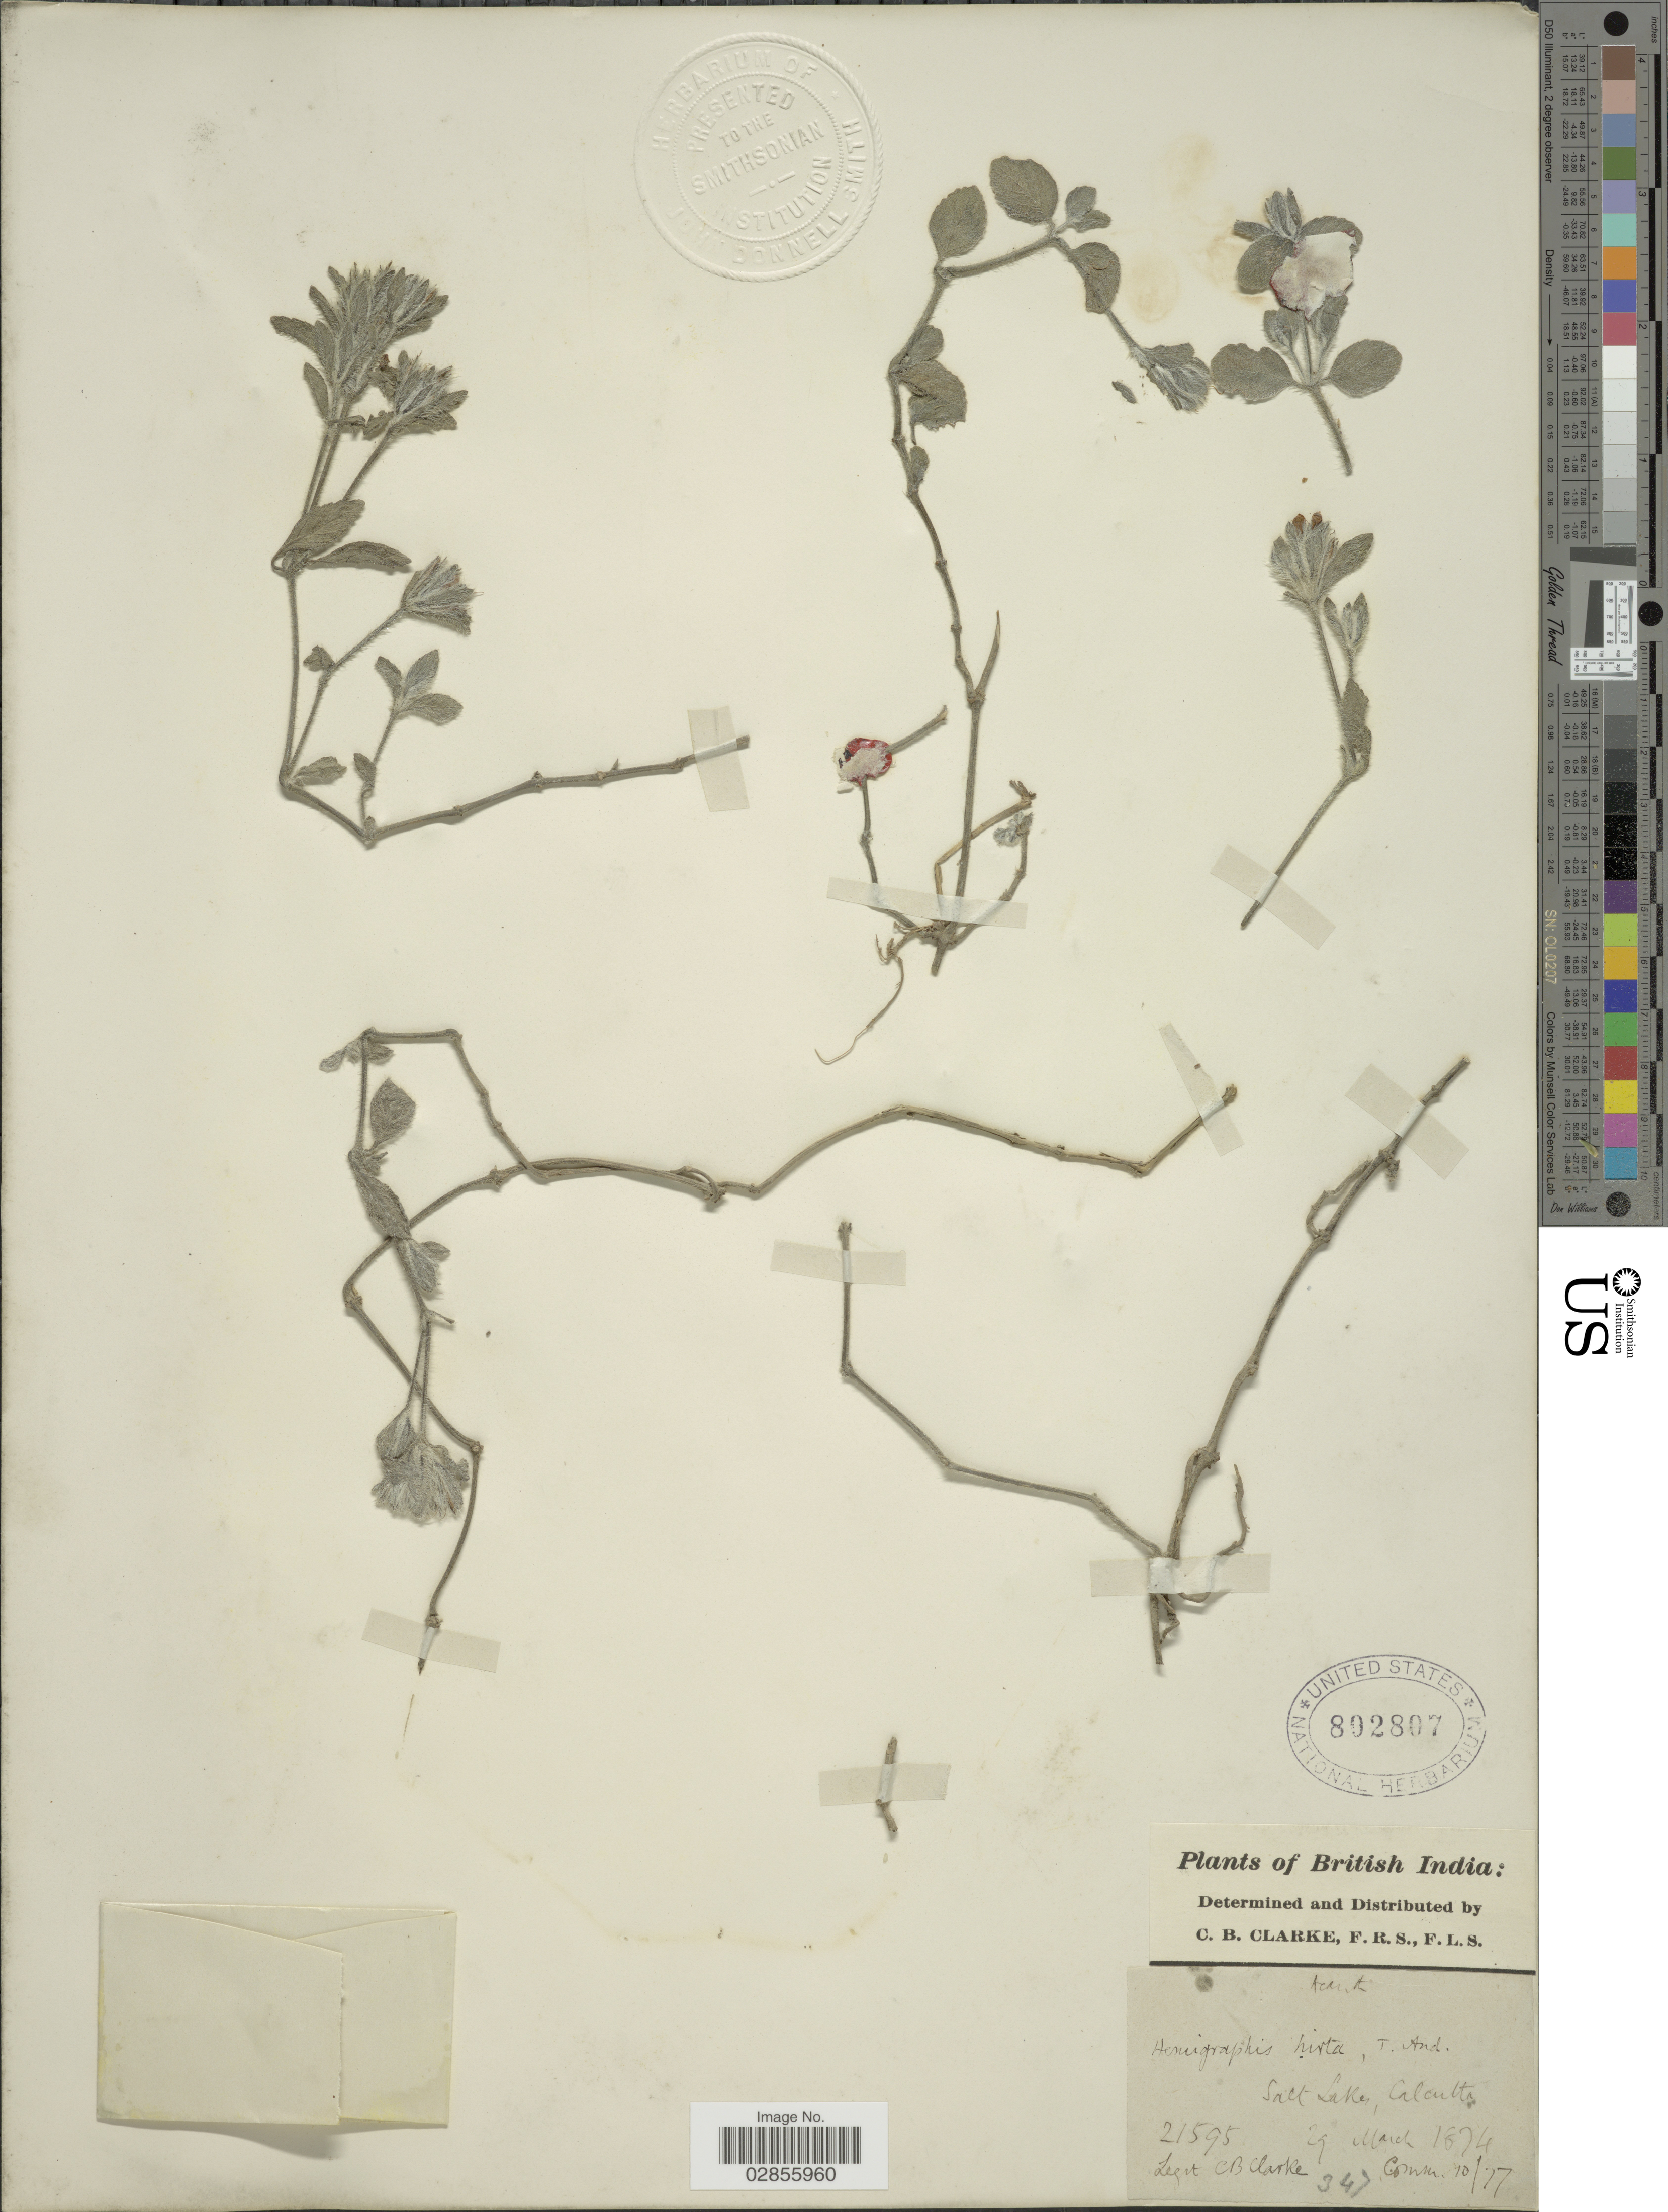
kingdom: Plantae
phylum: Tracheophyta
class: Magnoliopsida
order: Lamiales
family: Acanthaceae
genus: Hemigraphis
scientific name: Hemigraphis hirta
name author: (Vahl) T. Anderson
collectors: C. B. Clarke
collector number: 21595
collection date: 1874-03-29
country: India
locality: British India. Salt Lake, Calcutta.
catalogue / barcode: US 802807